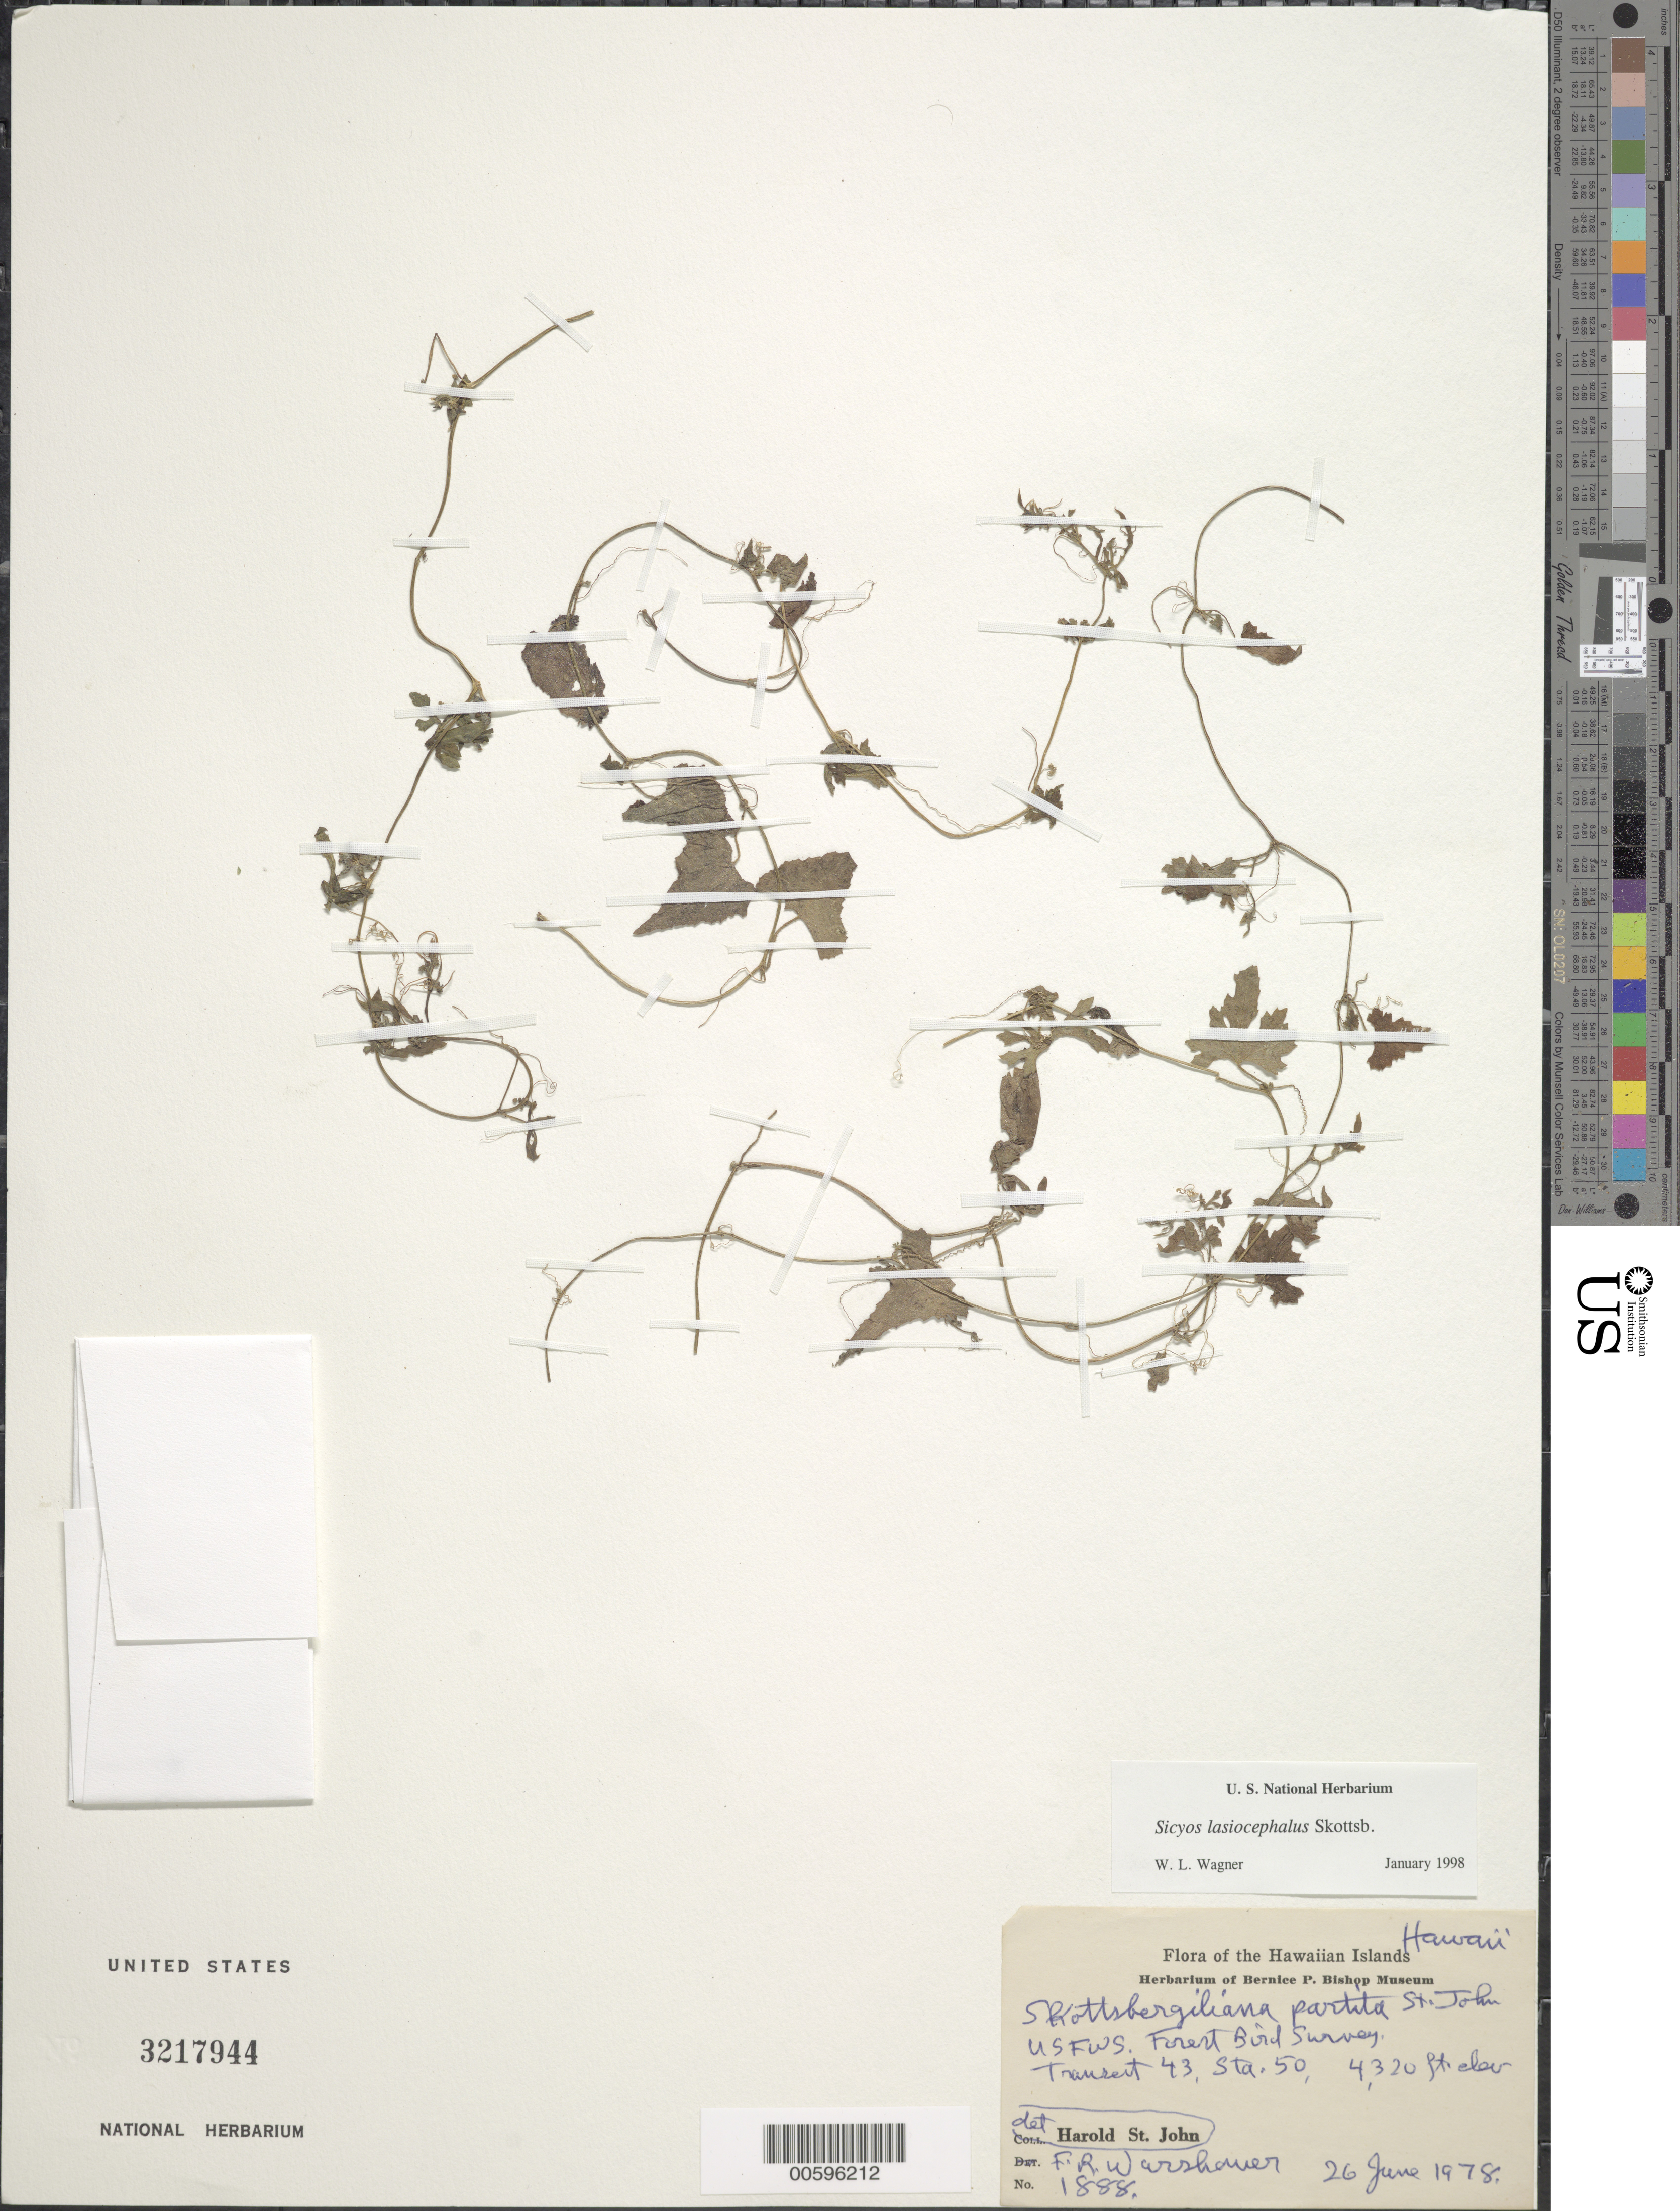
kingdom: Plantae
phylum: Tracheophyta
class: Magnoliopsida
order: Cucurbitales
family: Cucurbitaceae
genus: Sicyos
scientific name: Sicyos lasiocephalus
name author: Skottsb.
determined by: Wagner, W. L., (BOT), Smithsonian Institution - National Museum of Natural History (UNITED STATES)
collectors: F. Warshauer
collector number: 1888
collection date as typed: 26 Jun 1978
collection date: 1978-06-26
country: United States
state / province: Hawaii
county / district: Hawaii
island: Hawaii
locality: USFWS. Forest Bird Survey. Transect 43, Sta. 50.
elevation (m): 1317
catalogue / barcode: US 3217944